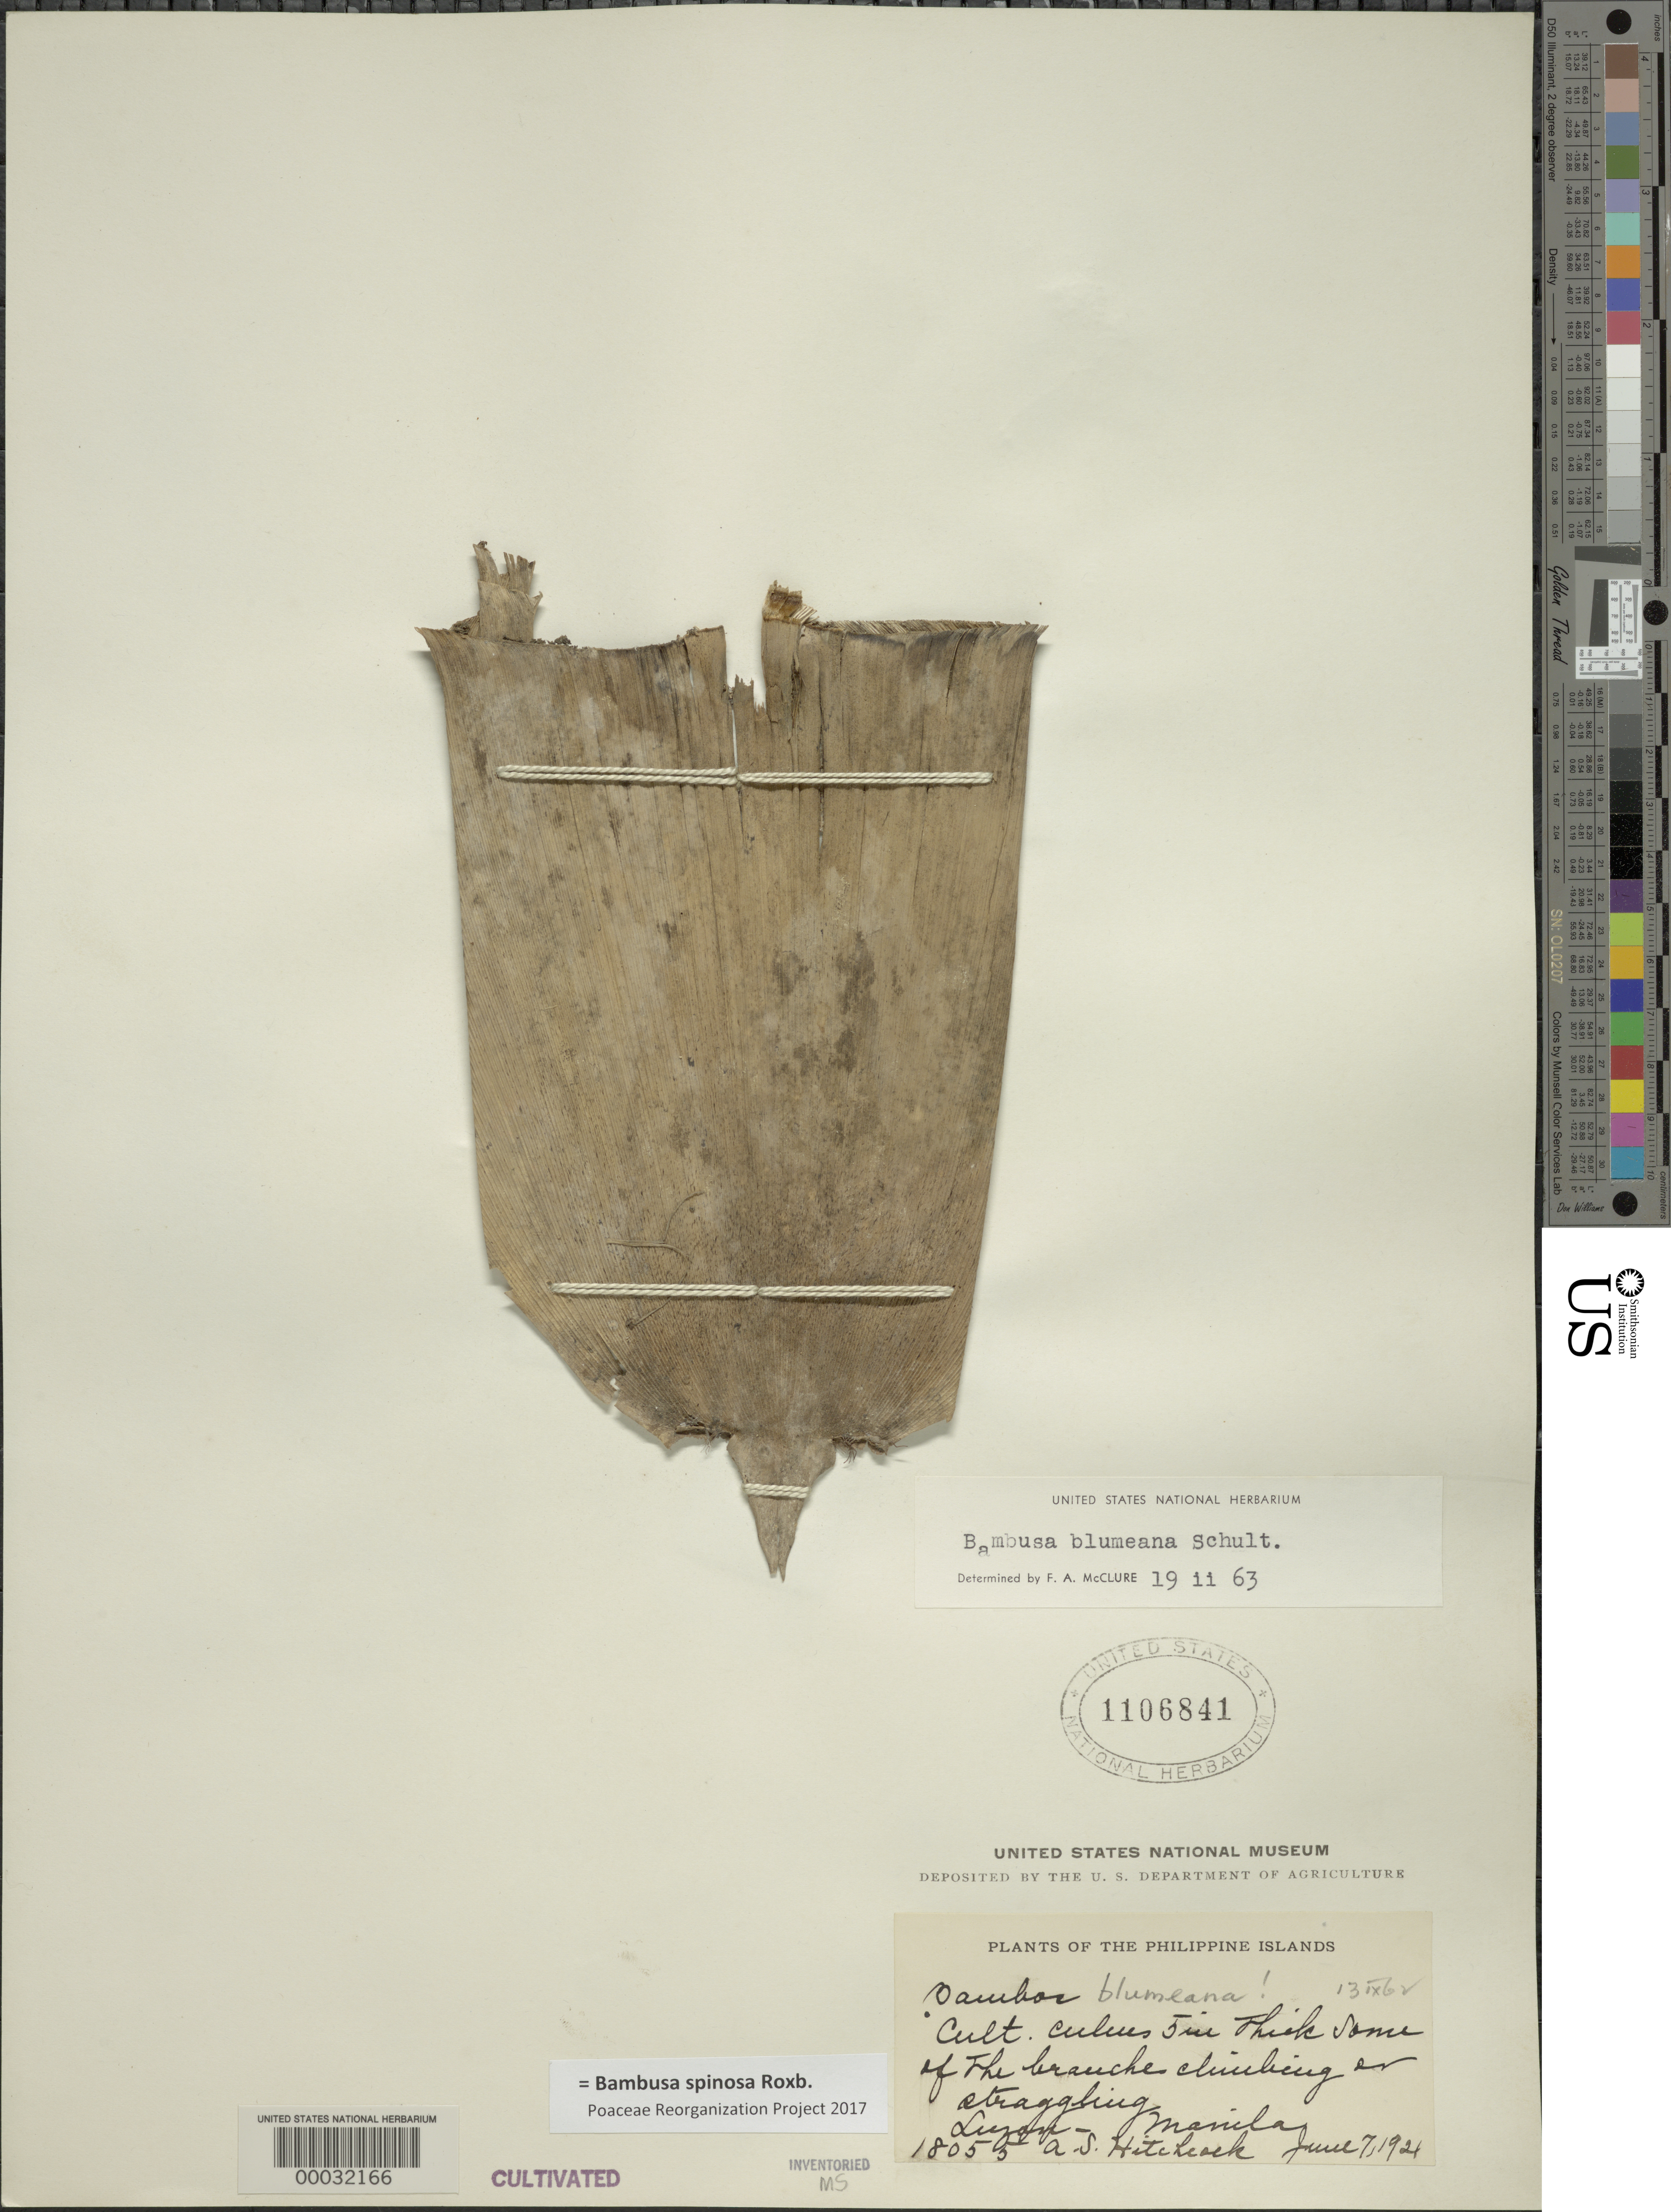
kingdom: Plantae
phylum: Tracheophyta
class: Liliopsida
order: Poales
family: Poaceae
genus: Bambusa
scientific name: Bambusa spinosa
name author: Roxb.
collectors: A. S. Hitchcock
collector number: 18055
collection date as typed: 07 Jun 1921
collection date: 1921-06-07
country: Philippines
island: Luzon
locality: Manila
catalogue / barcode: US 1106841